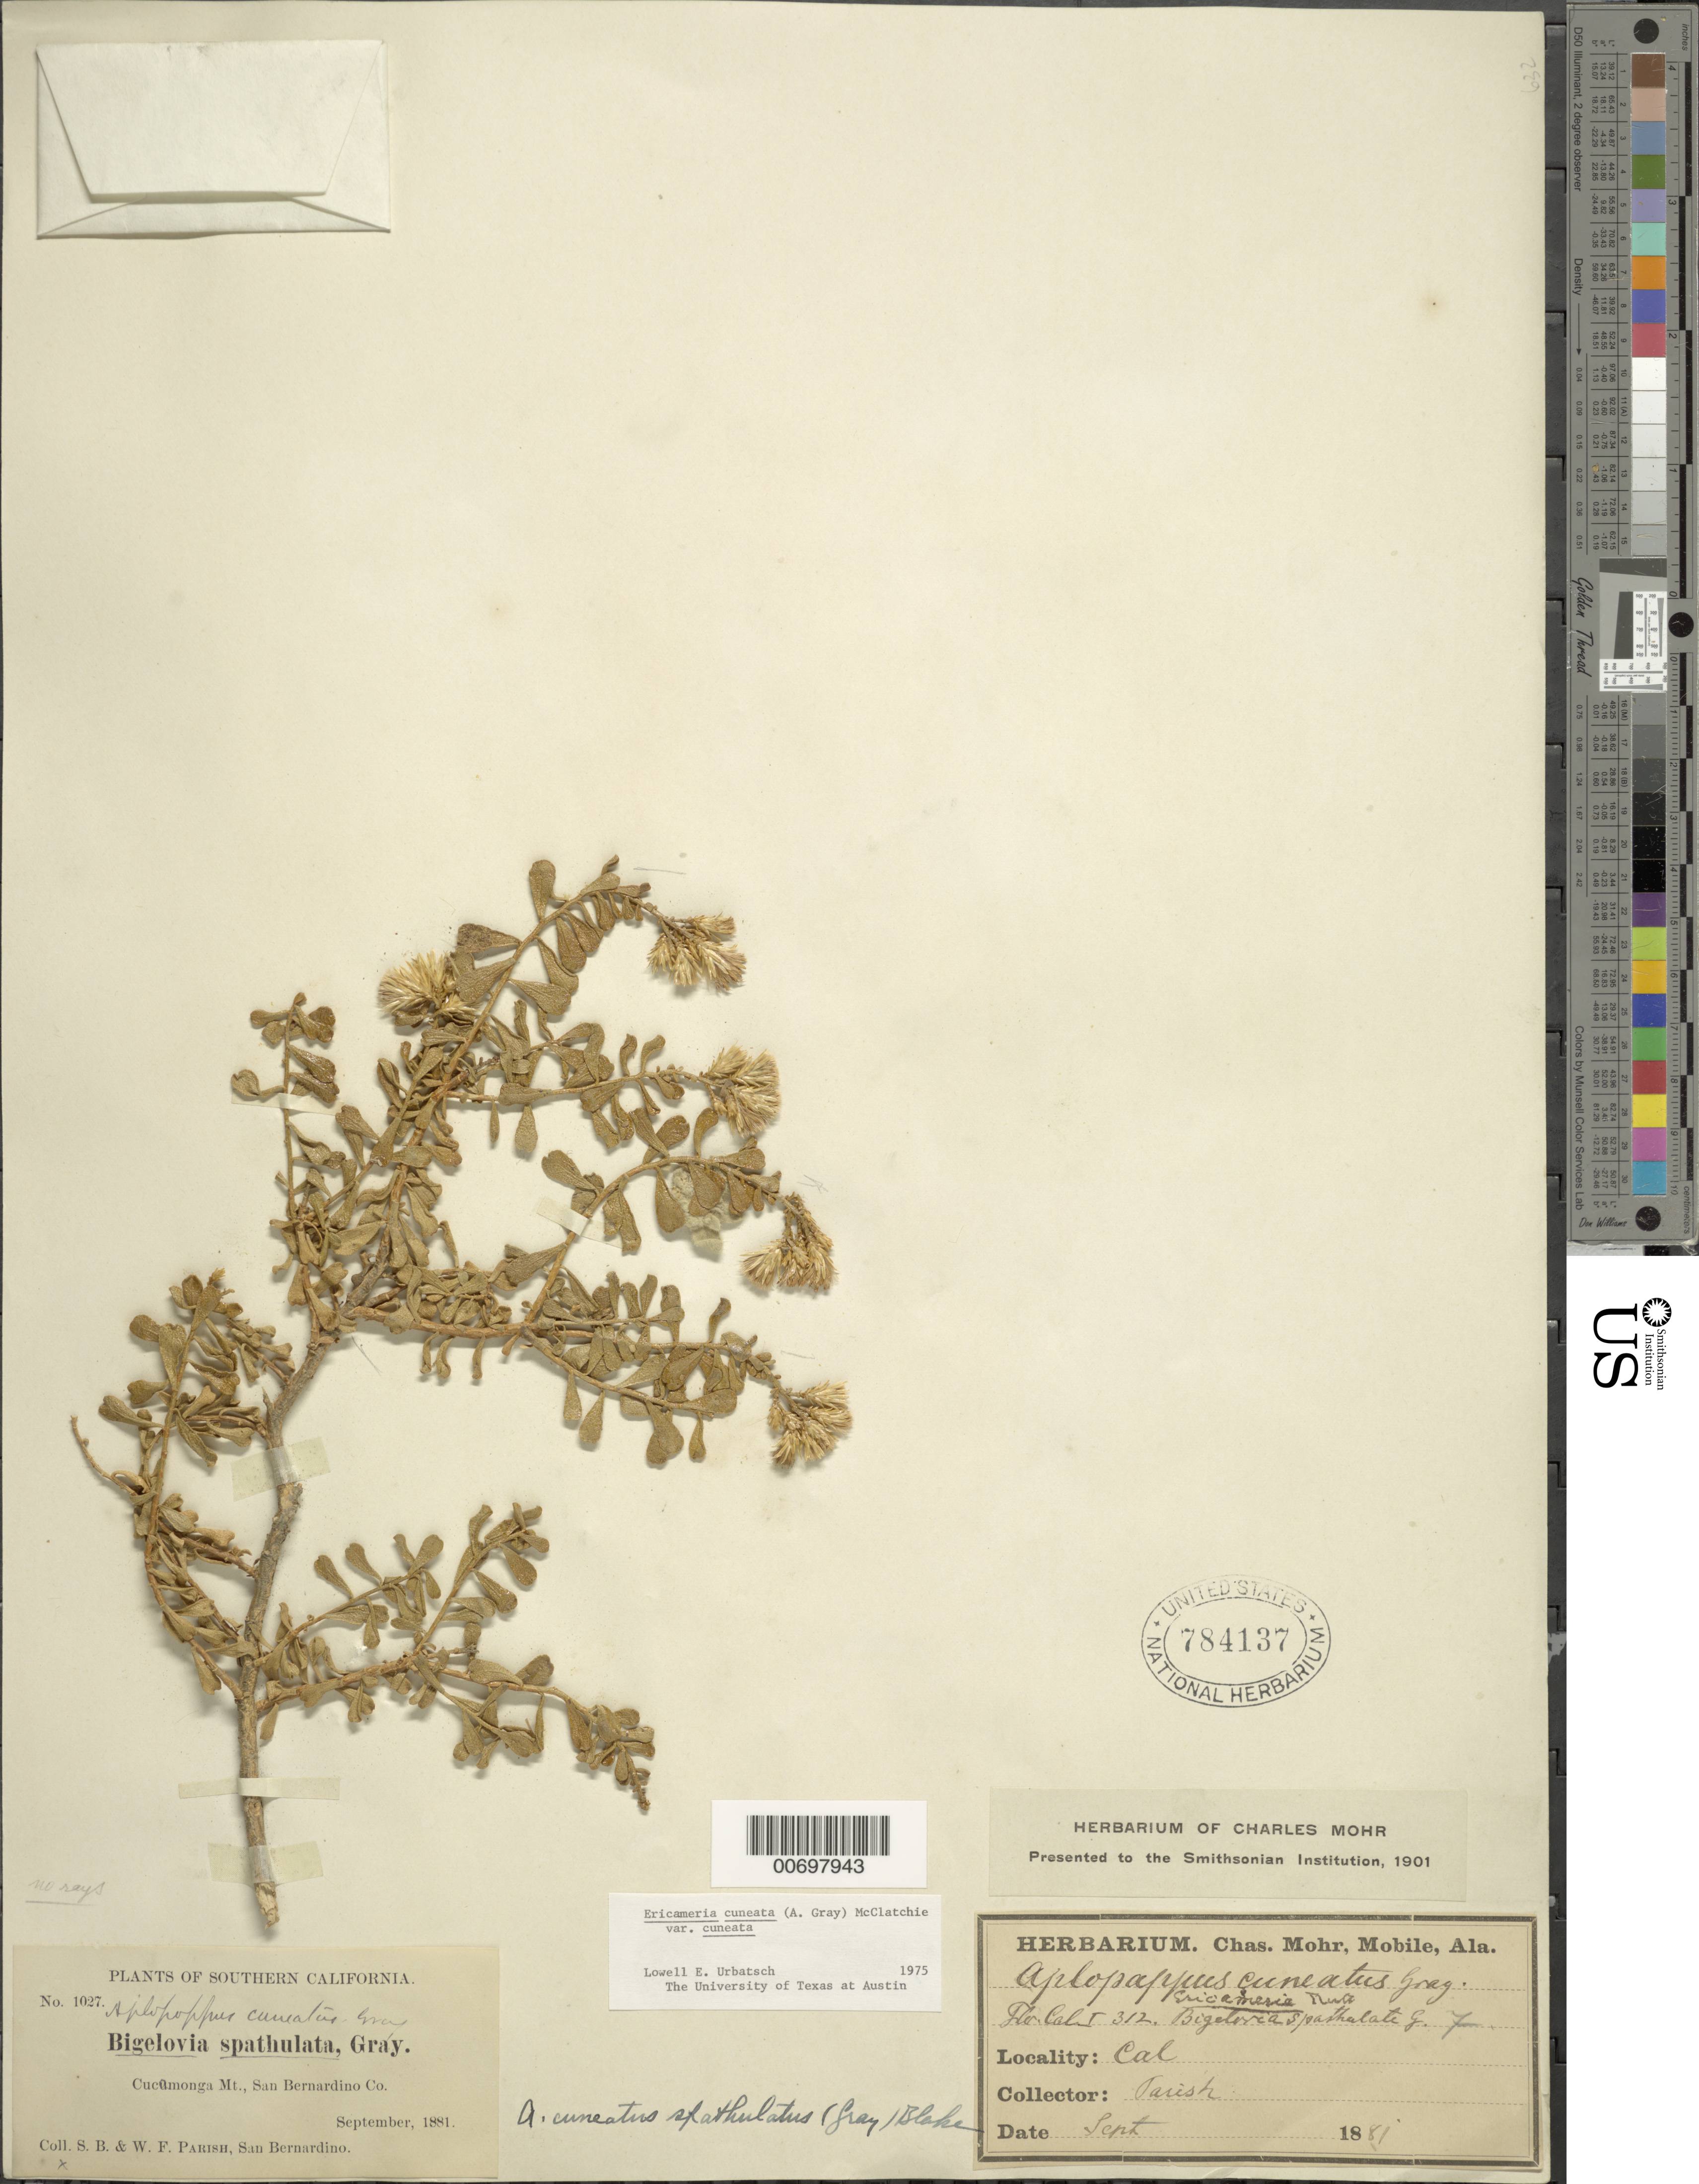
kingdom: Plantae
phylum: Tracheophyta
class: Magnoliopsida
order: Asterales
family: Asteraceae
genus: Ericameria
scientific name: Ericameria cuneata var. cuneata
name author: (A. Gray) McClatchie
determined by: Urbatsch, Lowell E., Curator (LSU), Louisiana State University (UNITED STATES)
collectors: S. B. Parish & W. F. Parish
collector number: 1027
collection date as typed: Sep 1881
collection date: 1881-09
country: United States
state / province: California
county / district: San Bernardino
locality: Cucomonga Mt.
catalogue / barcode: US 784137